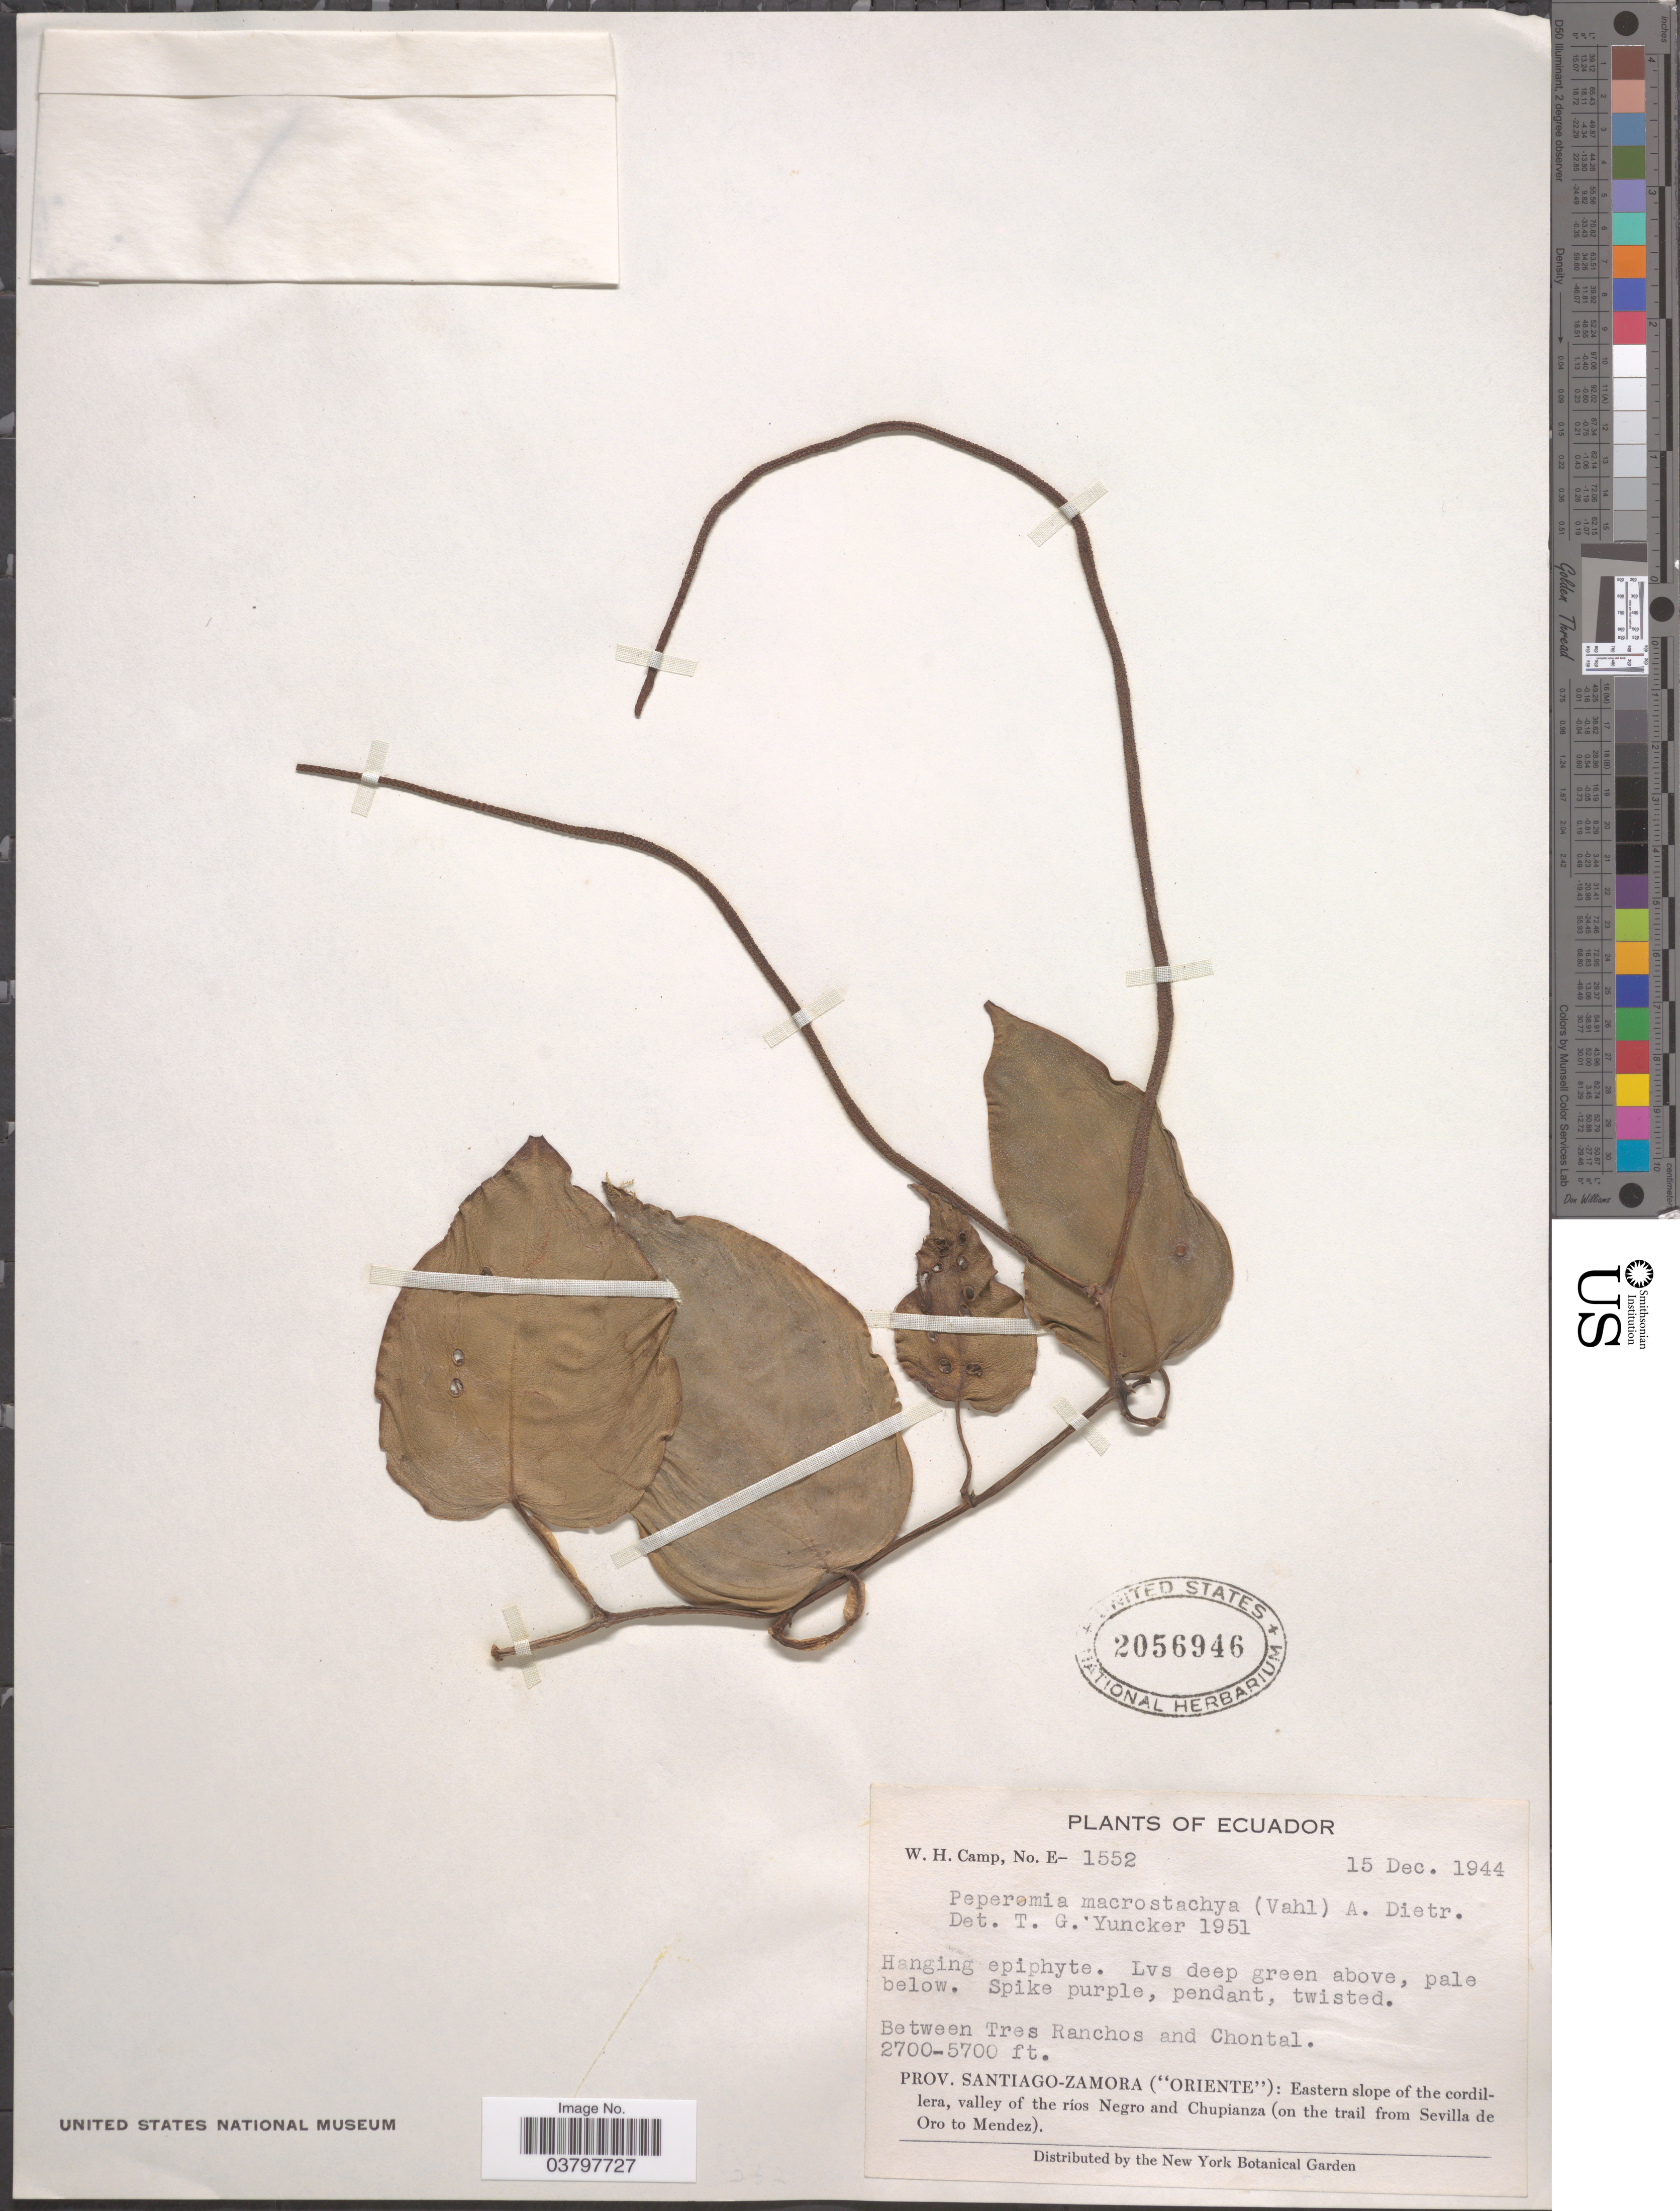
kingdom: Plantae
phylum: Tracheophyta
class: Magnoliopsida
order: Piperales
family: Piperaceae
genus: Peperomia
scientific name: Peperomia macrostachya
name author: (Vahl) A. Dietr.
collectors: W. H. Camp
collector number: E-1552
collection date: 1944-12-15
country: Ecuador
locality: Between Tres Ranchos and Chontal. Prov. Santiago-Zamora ('Oriente'): Eastern slope of the cordillera, valley of the ríos Negro and Chupianza (on the trail from Sevilla de Oro to Mendez).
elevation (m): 823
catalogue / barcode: US 2056946